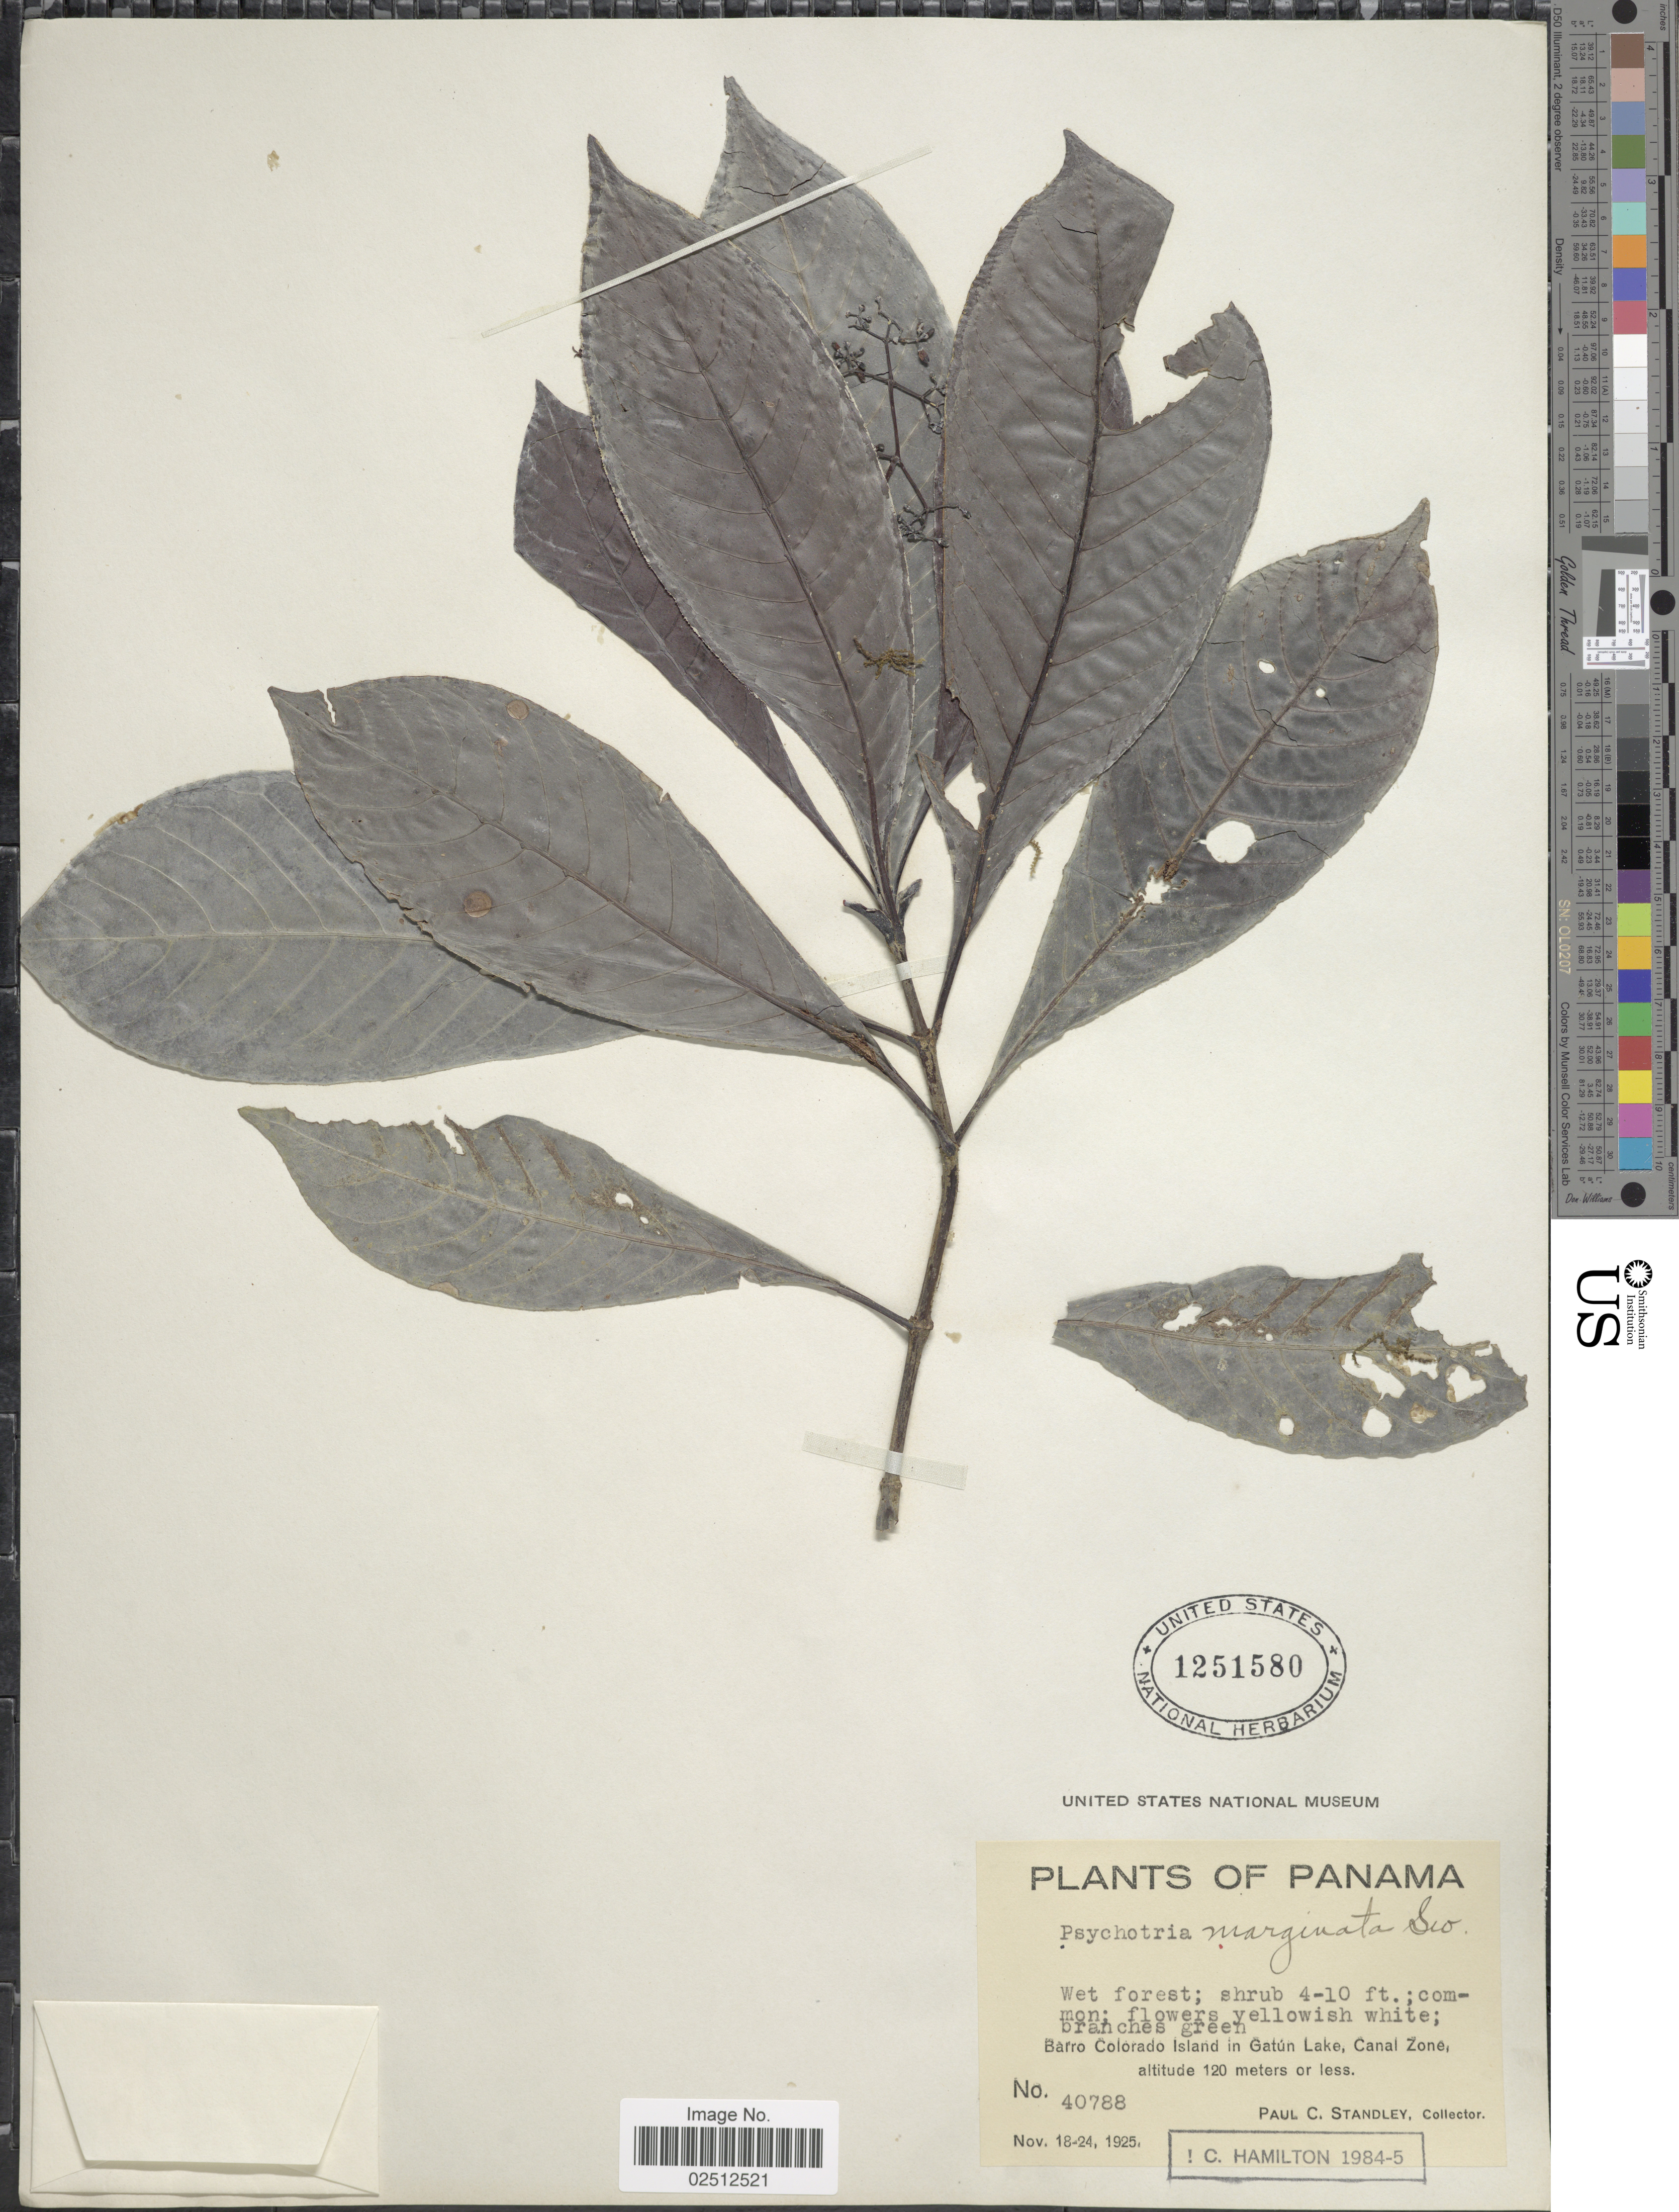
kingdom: Plantae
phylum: Tracheophyta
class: Magnoliopsida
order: Gentianales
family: Rubiaceae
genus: Psychotria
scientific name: Psychotria marginata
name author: Sw.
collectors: P. C. Standley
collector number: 40788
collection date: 1925-11-18/1925-11-24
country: Panama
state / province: Panamá Oeste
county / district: Canal Zone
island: Barro Colorado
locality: Barro Colorado Island in Gatun Lake, Canal Zone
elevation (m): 120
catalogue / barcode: US 1251580